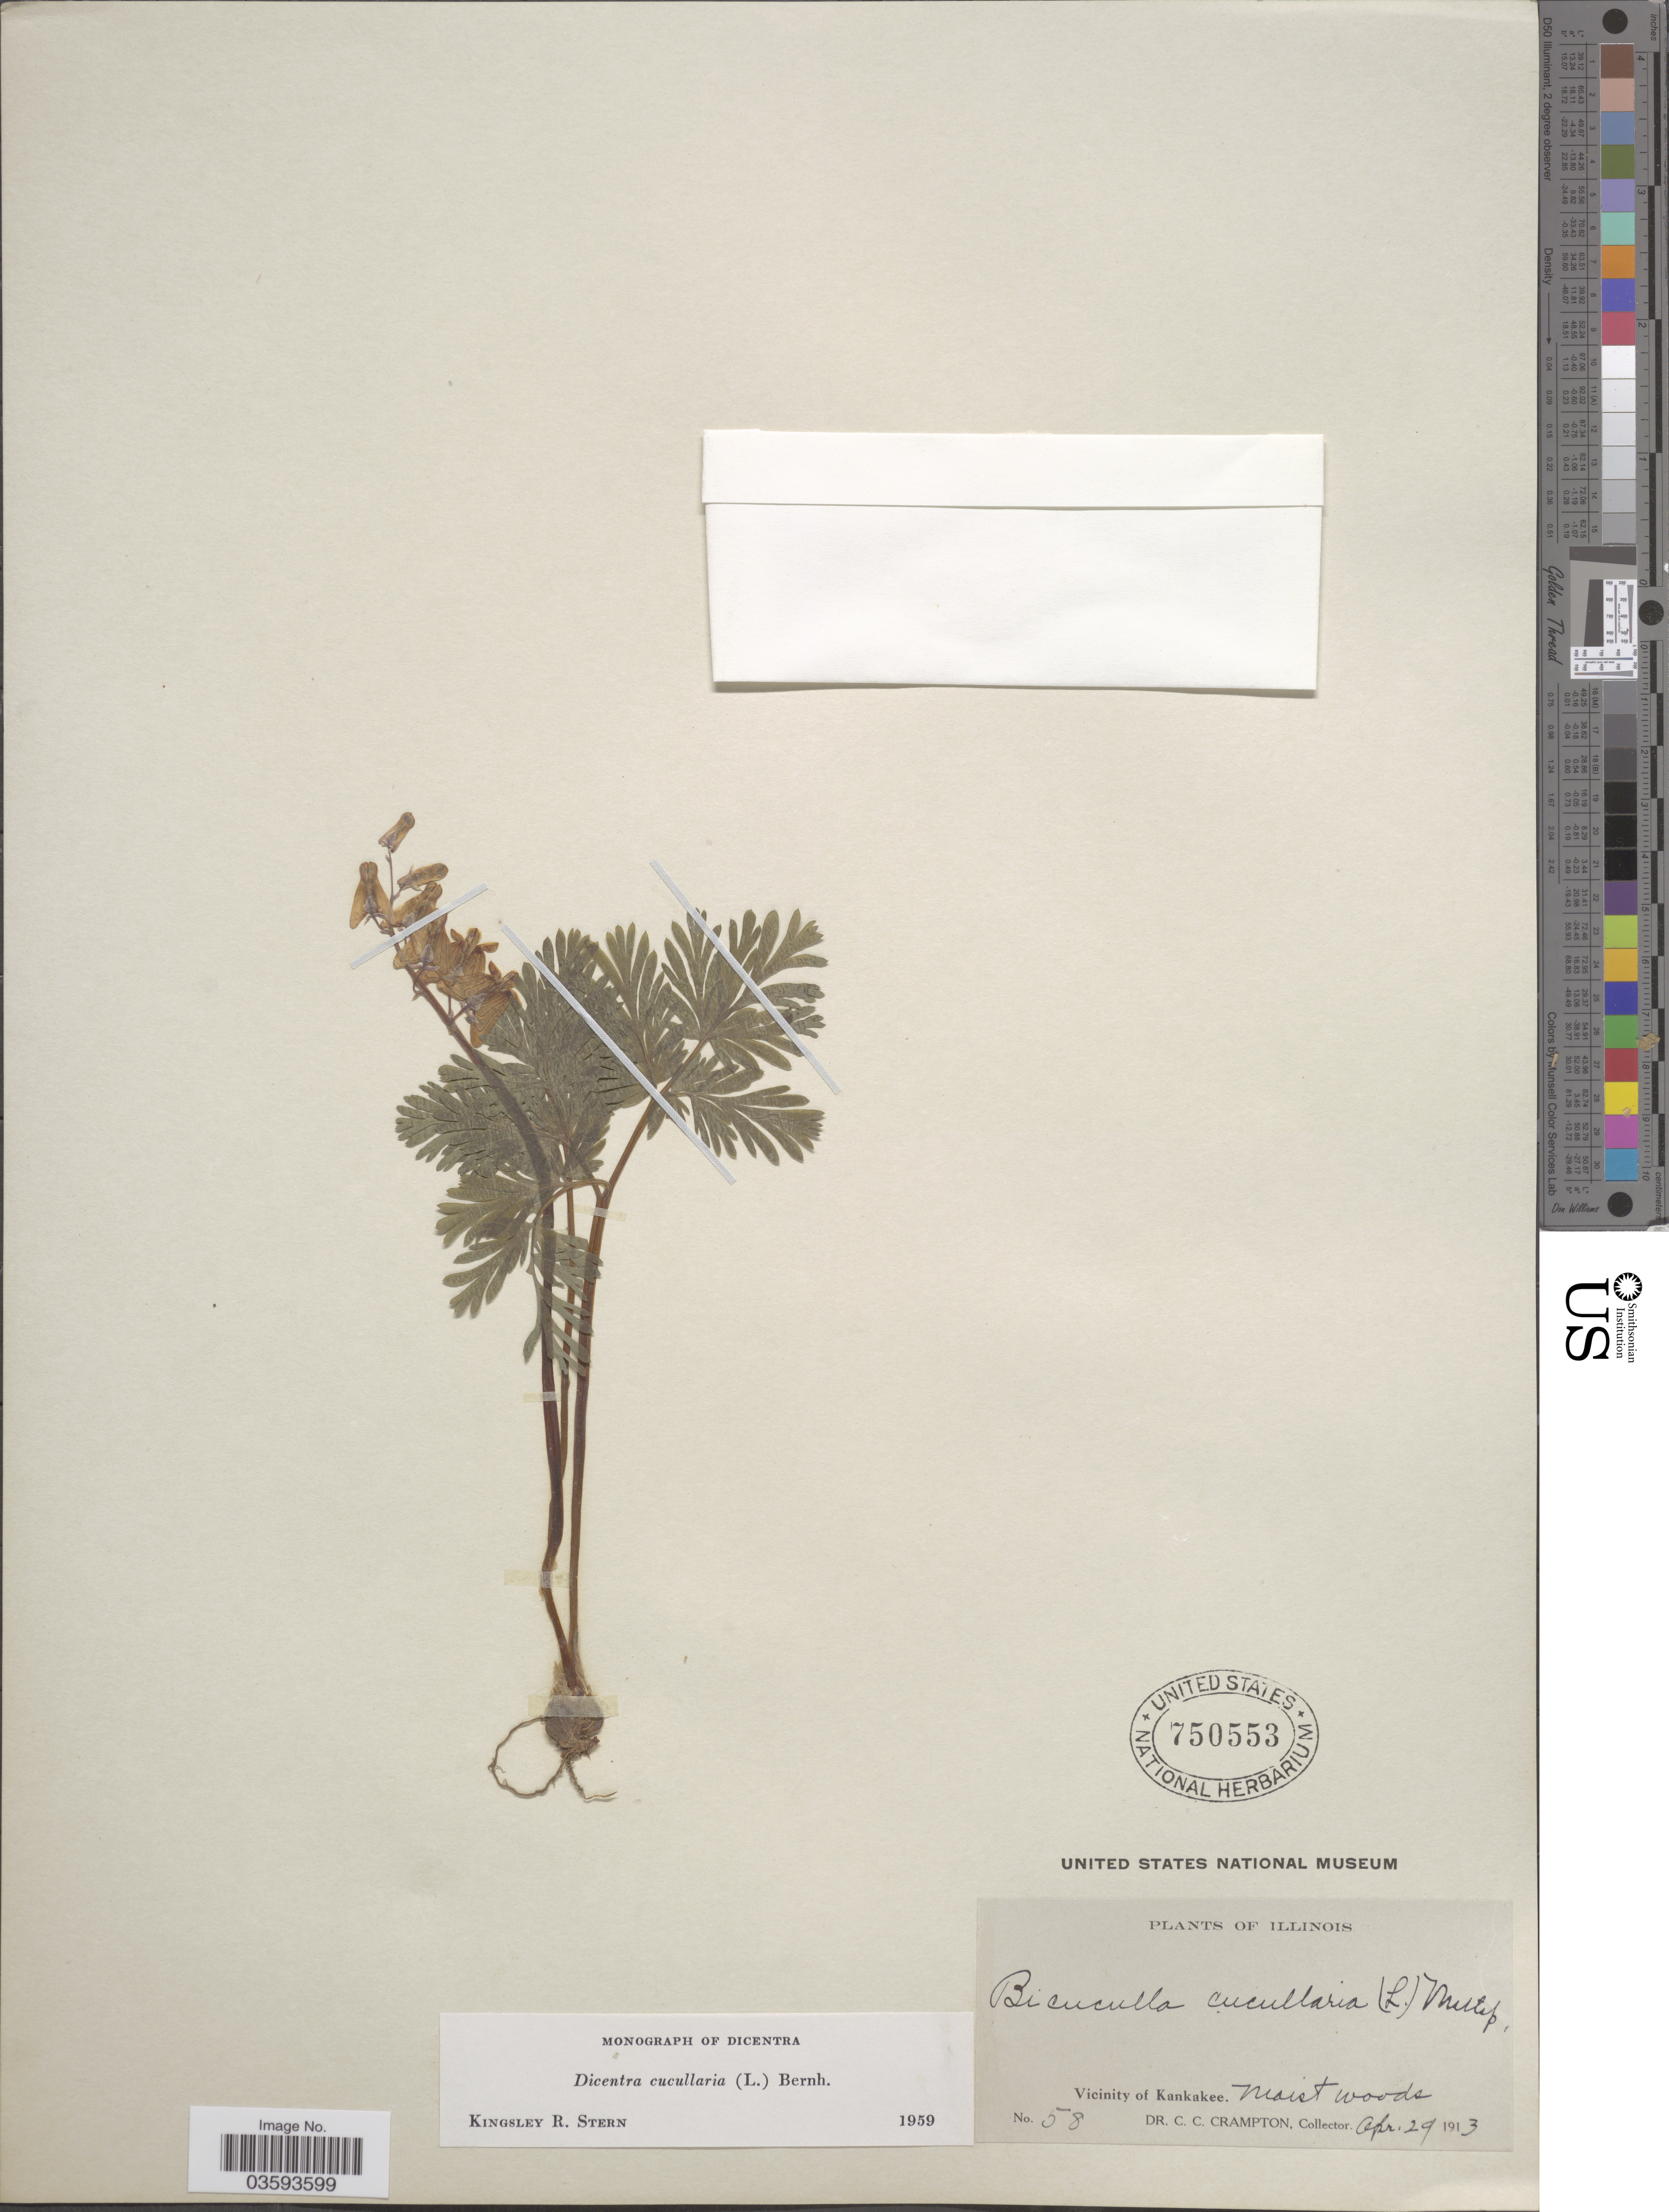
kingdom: Plantae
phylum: Tracheophyta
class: Magnoliopsida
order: Ranunculales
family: Papaveraceae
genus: Dicentra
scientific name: Dicentra cucullaria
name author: (L.) Bernh.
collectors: C. Crampton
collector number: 58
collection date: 1913-04-29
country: United States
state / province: Illinois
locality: Vicinity of Kankakee.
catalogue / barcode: US 750553